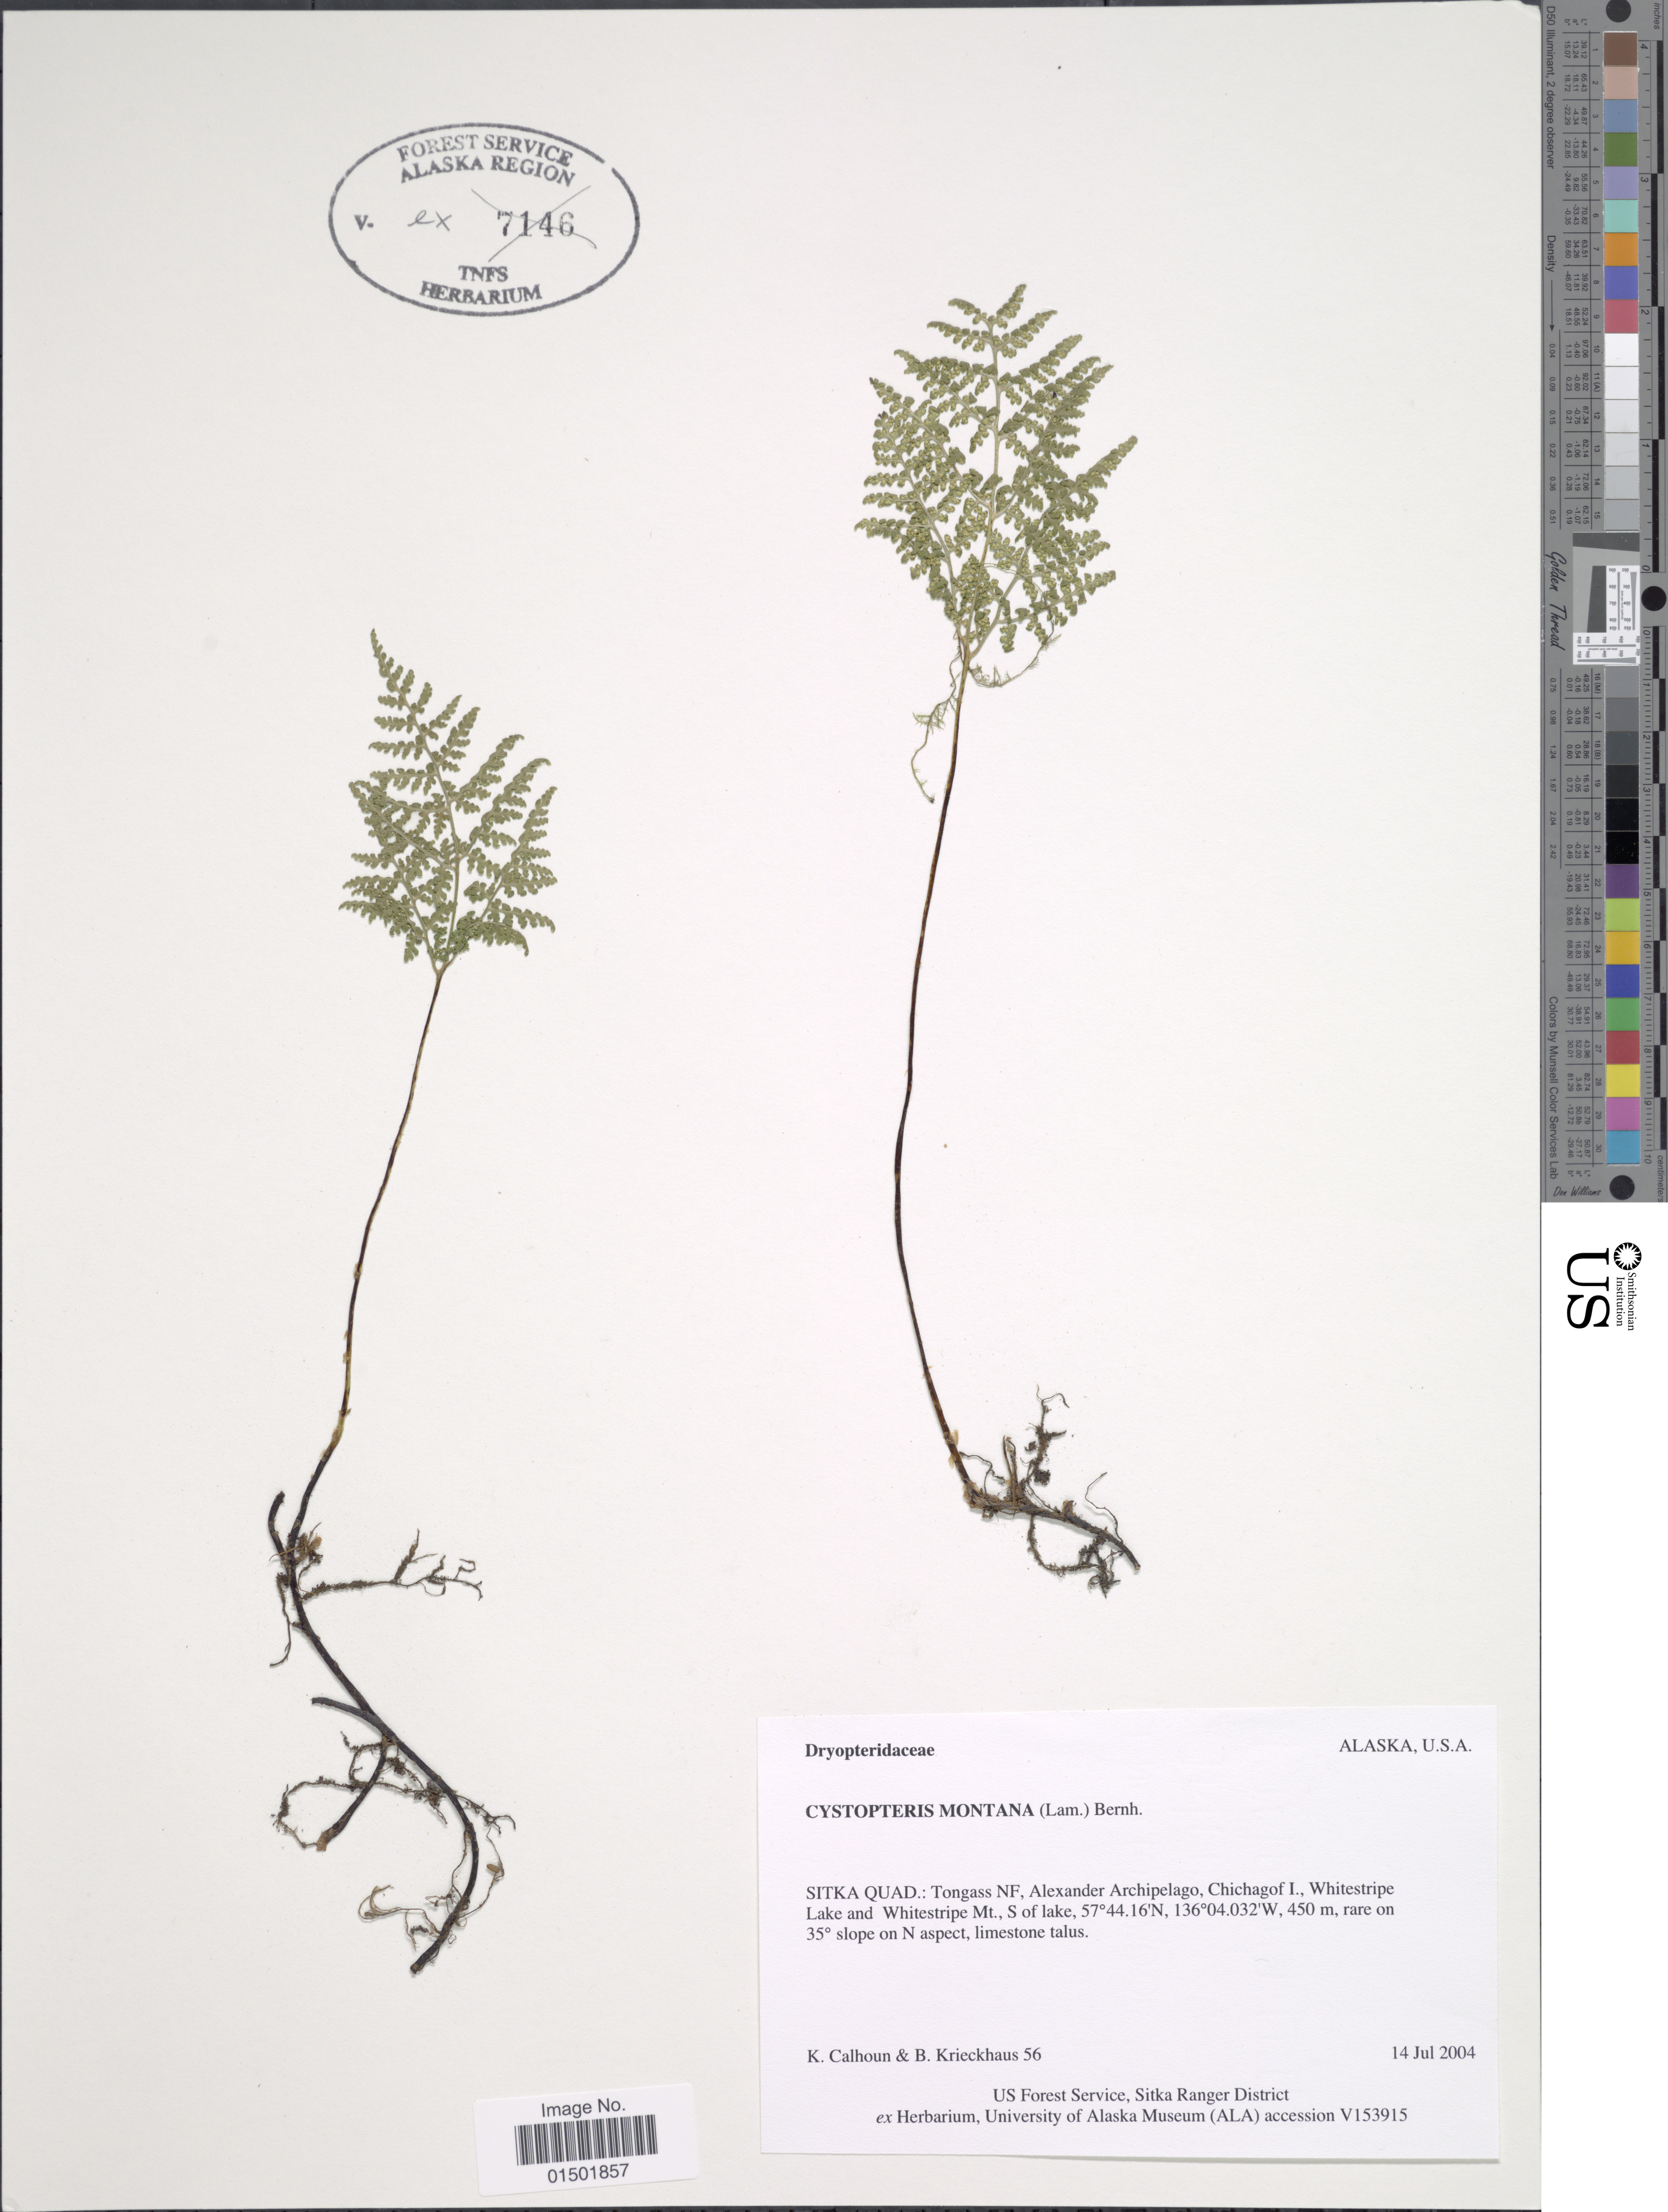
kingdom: Plantae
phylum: Tracheophyta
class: Polypodiopsida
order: Polypodiales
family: Cystopteridaceae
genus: Cystopteris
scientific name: Cystopteris montana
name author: (Lam.) Desv.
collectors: K. Calhoun & B. Krieckhaus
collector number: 56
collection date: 2004-07-14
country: United States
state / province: Alaska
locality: Sitka Quad.: Tongass NF, Alexander Archipelago, Chichagoof I., Whitestripe Lake and Whitestripe Mt., S of lake. rare on 35 º slope on N aspect, limestone talus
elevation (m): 450